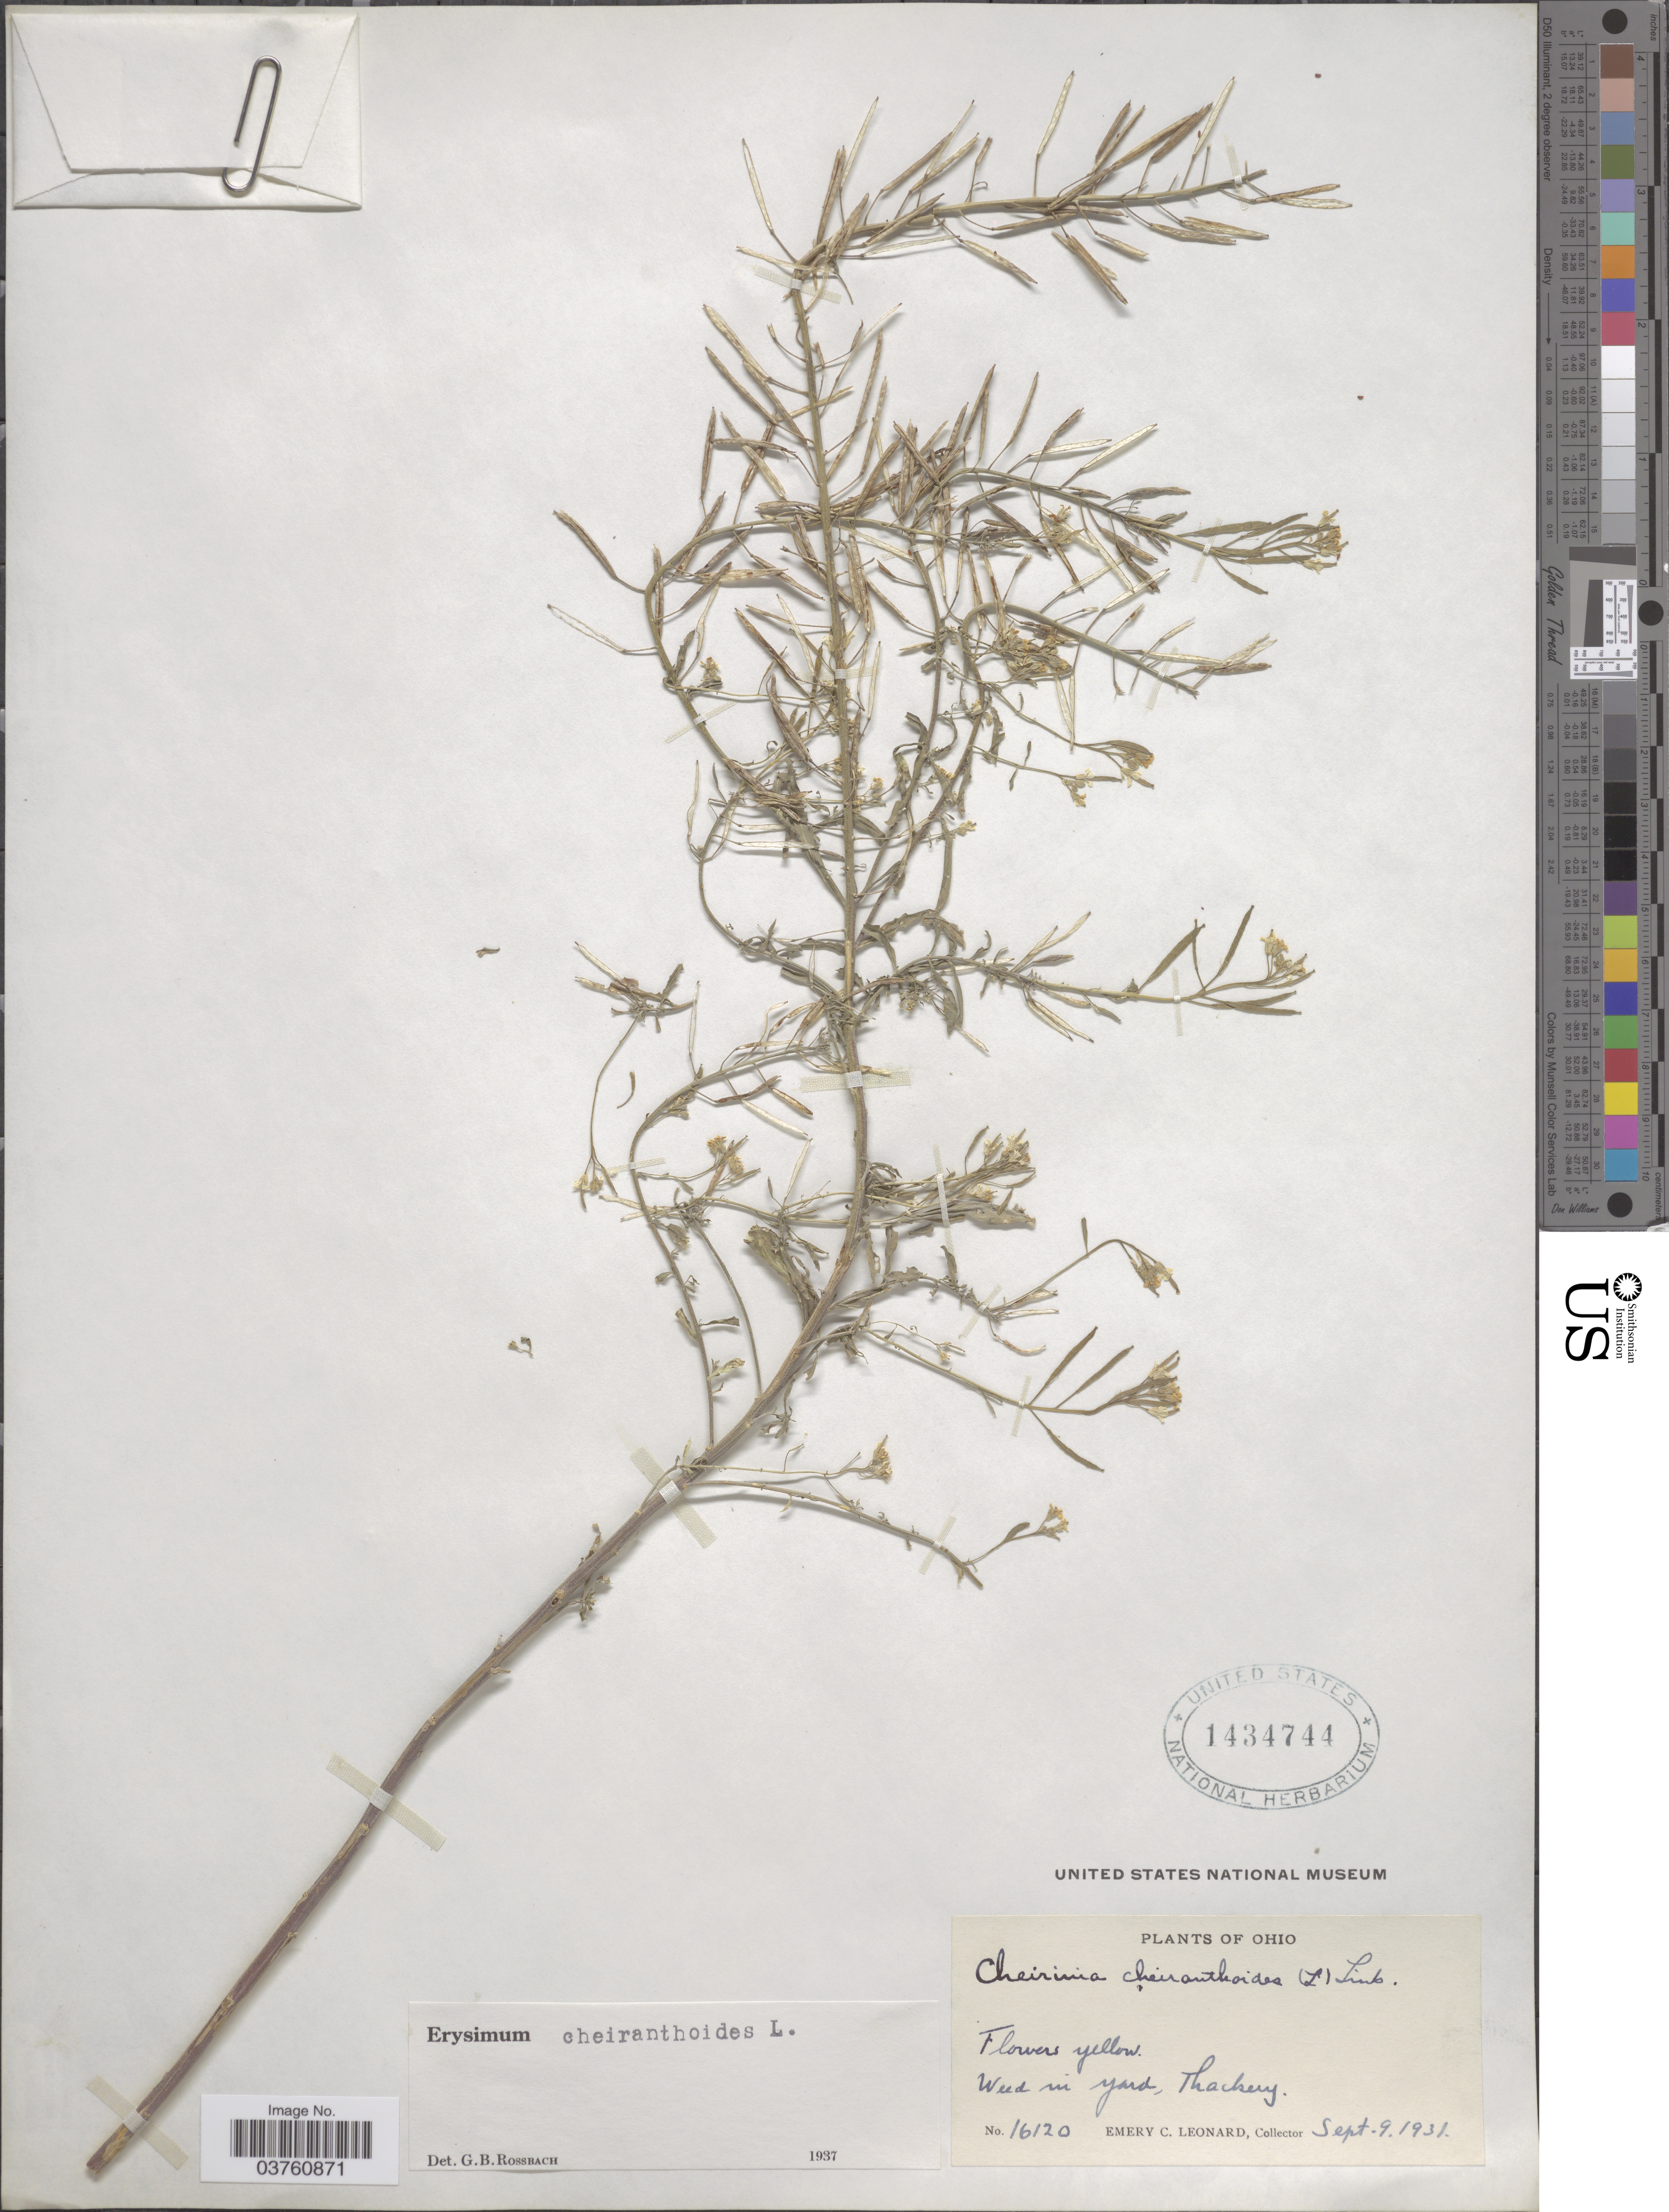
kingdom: Plantae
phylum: Tracheophyta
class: Magnoliopsida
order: Brassicales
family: Brassicaceae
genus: Erysimum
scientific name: Erysimum cheiranthoides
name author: L.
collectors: E. C. Leonard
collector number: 16120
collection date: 1931-09-09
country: United States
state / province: Ohio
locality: Weed in yard, Thackery.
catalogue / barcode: US 1434744